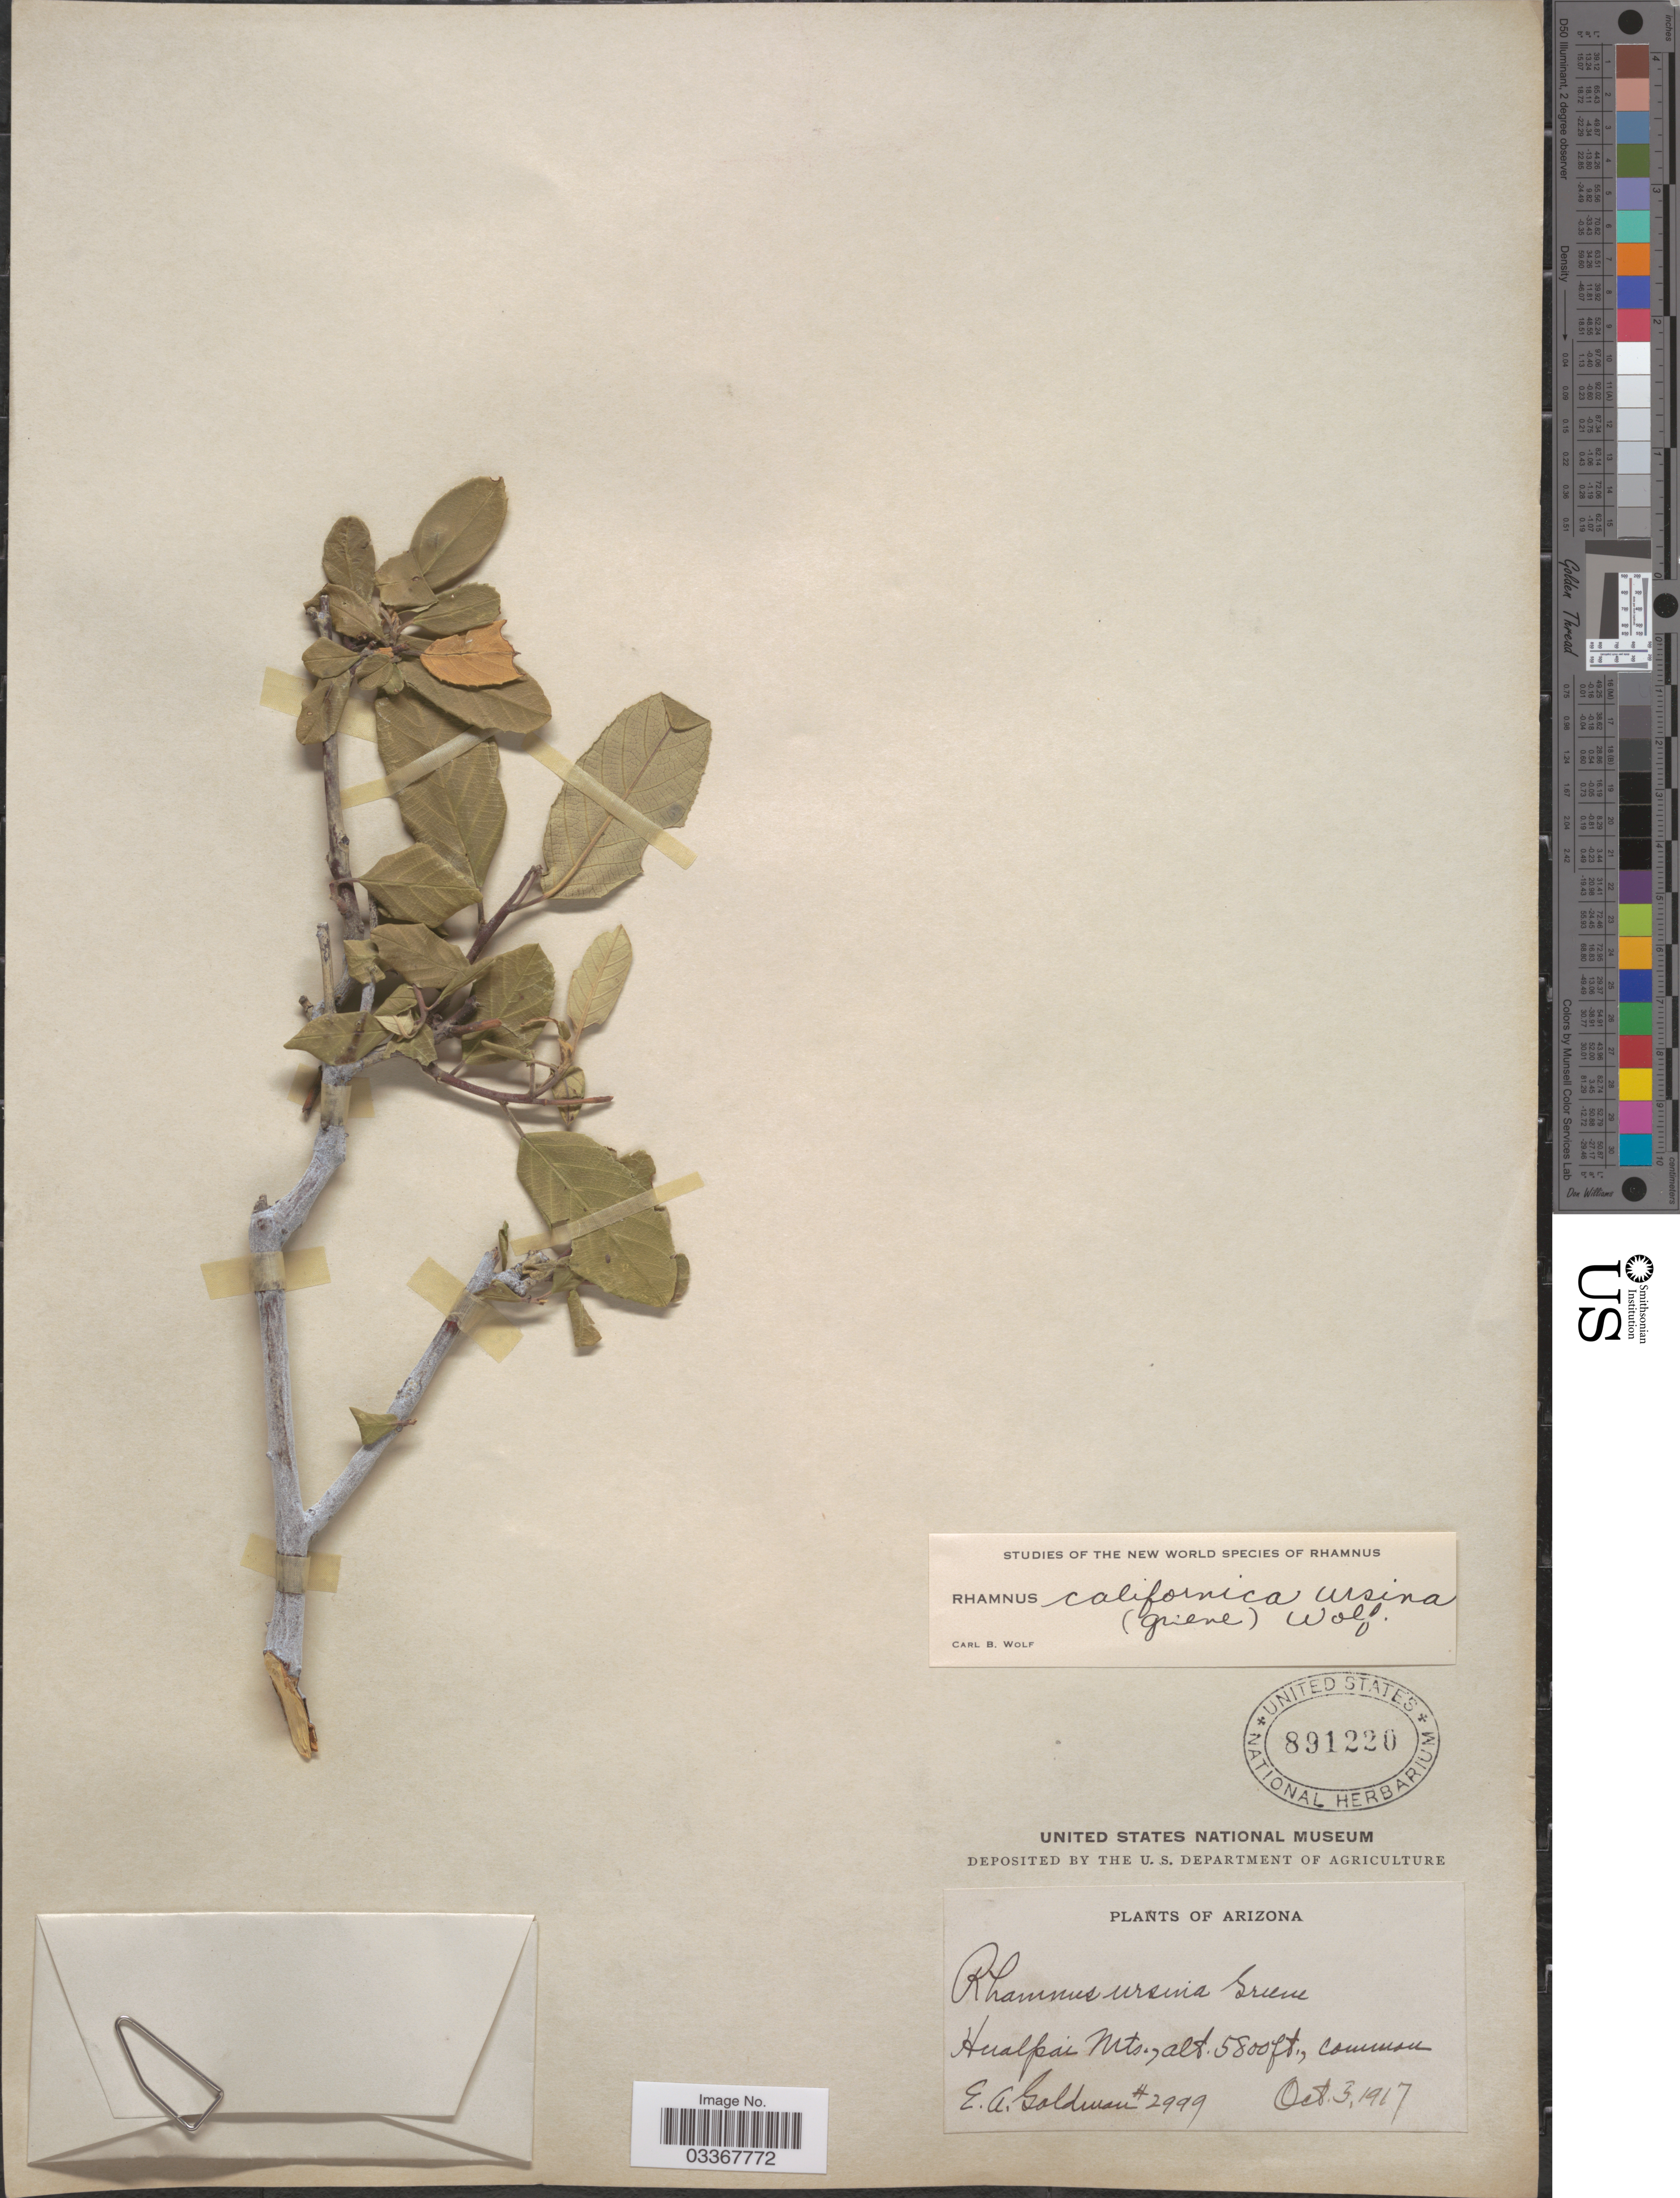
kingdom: Plantae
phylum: Tracheophyta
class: Magnoliopsida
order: Rosales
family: Rhamnaceae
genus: Frangula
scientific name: Frangula californica subsp. ursina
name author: (Greene) Kartesz & Gandhi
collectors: E. A. Goldman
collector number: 2999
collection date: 1917-10-03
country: United States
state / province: Arizona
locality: Hualpai Mts.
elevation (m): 1768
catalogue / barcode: US 891220